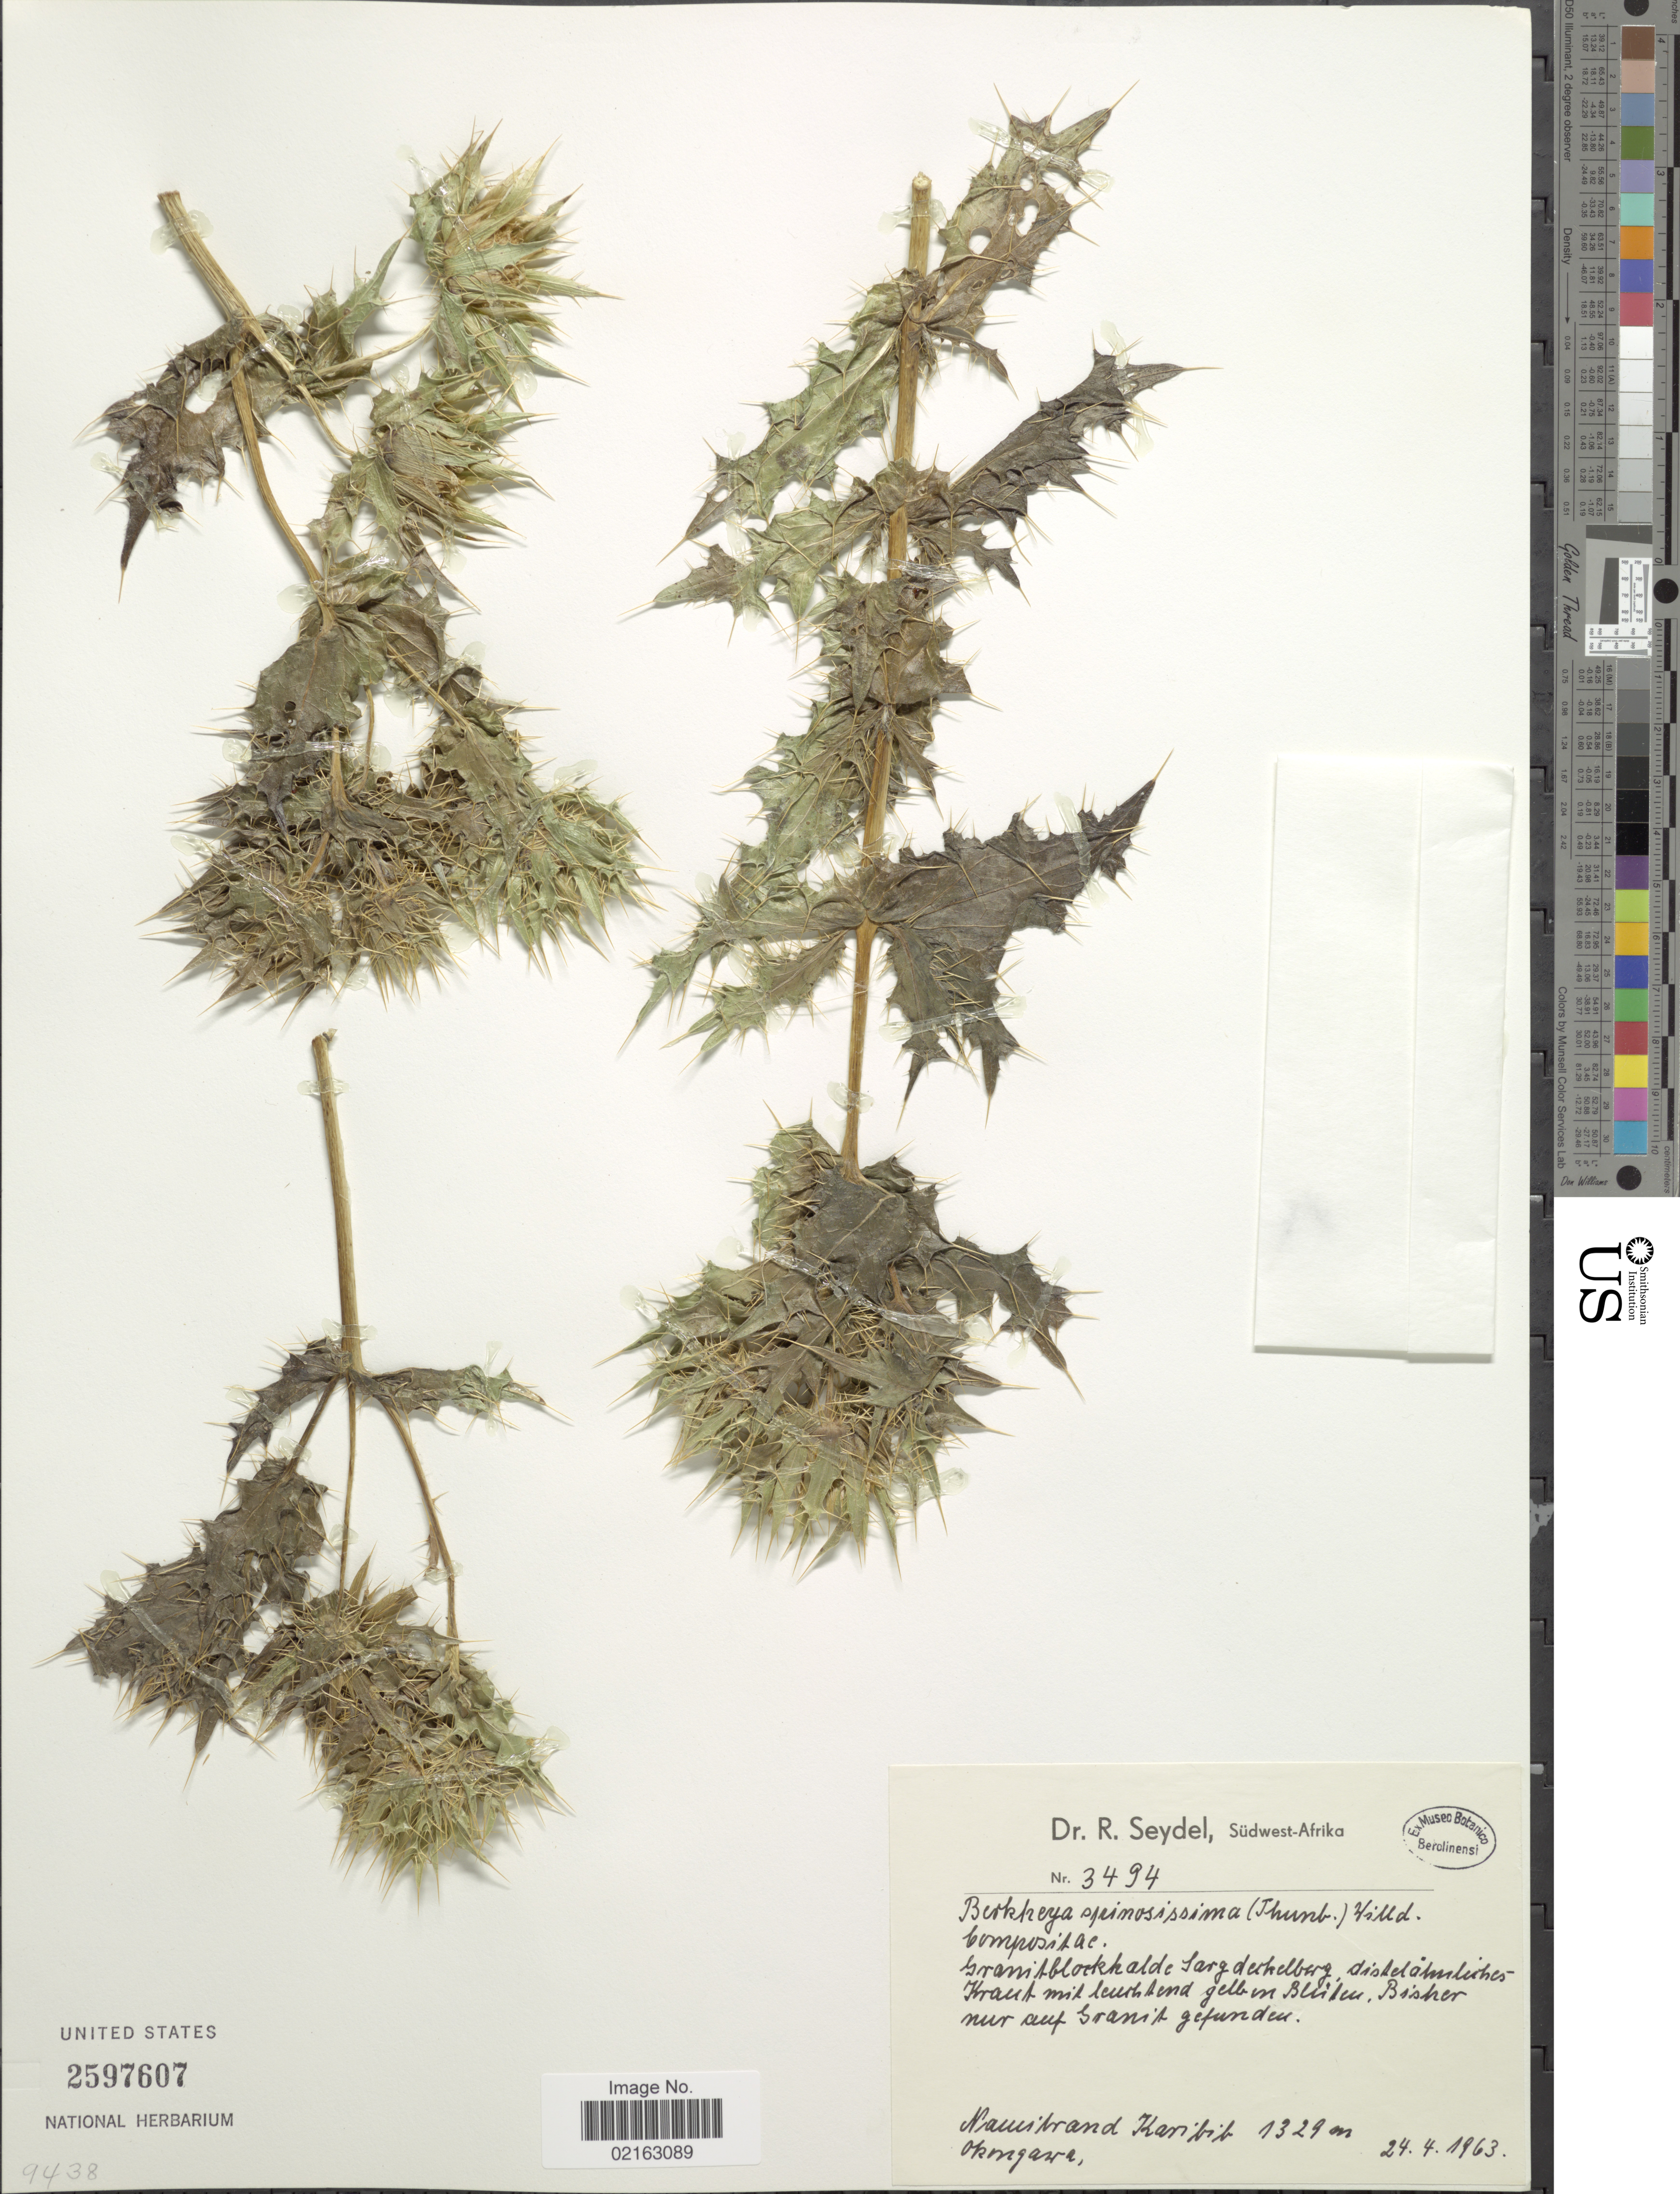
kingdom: Plantae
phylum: Tracheophyta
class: Magnoliopsida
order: Asterales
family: Asteraceae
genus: Berkheya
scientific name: Berkheya spinosissima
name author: Willd.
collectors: R. Seydel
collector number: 3494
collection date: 1963-04-24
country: Namibia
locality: Namibrand Karibib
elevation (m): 1329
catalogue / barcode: US 2597607